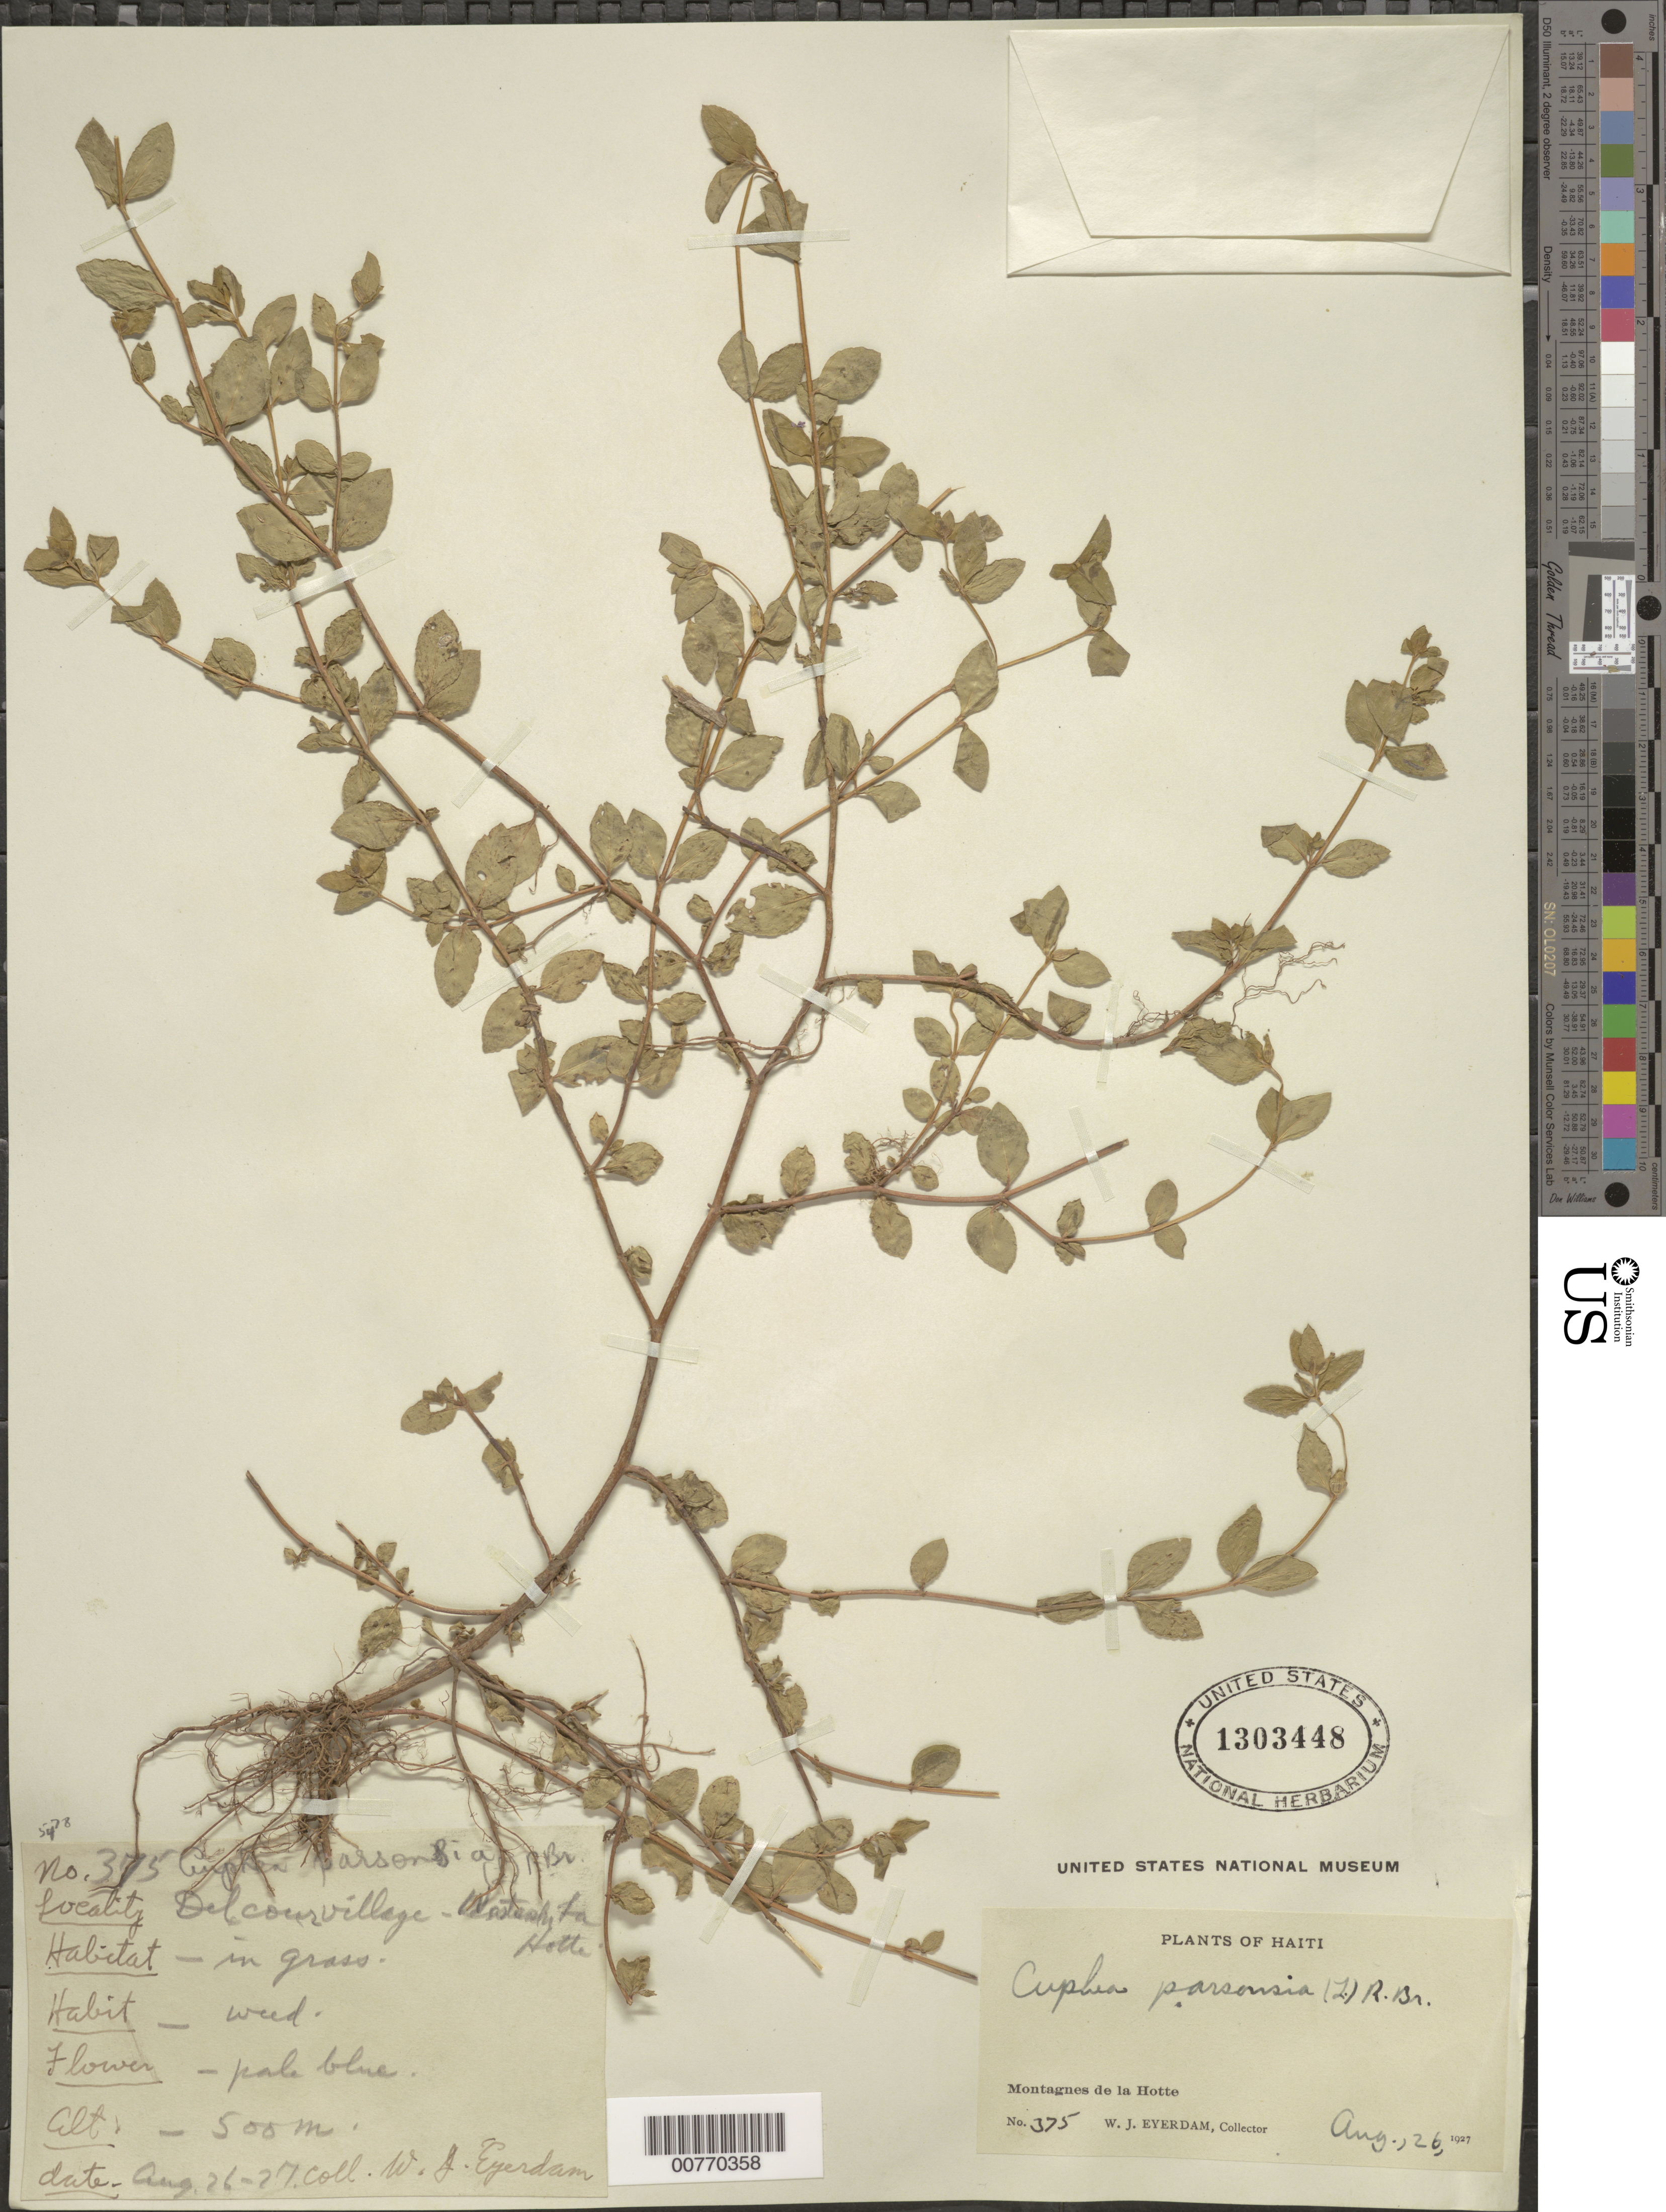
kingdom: Plantae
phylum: Tracheophyta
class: Magnoliopsida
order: Myrtales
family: Lythraceae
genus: Cuphea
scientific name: Cuphea parsonsia var. parsonsia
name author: (L.) R. Br. ex Steud.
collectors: W. J. Eyerdam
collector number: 375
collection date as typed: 26 Aug 1927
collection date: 1927-08-26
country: Haiti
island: Hispaniola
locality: Montagnes de la Hotte, Delcour village.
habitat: In grass.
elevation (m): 500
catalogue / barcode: US 1303448